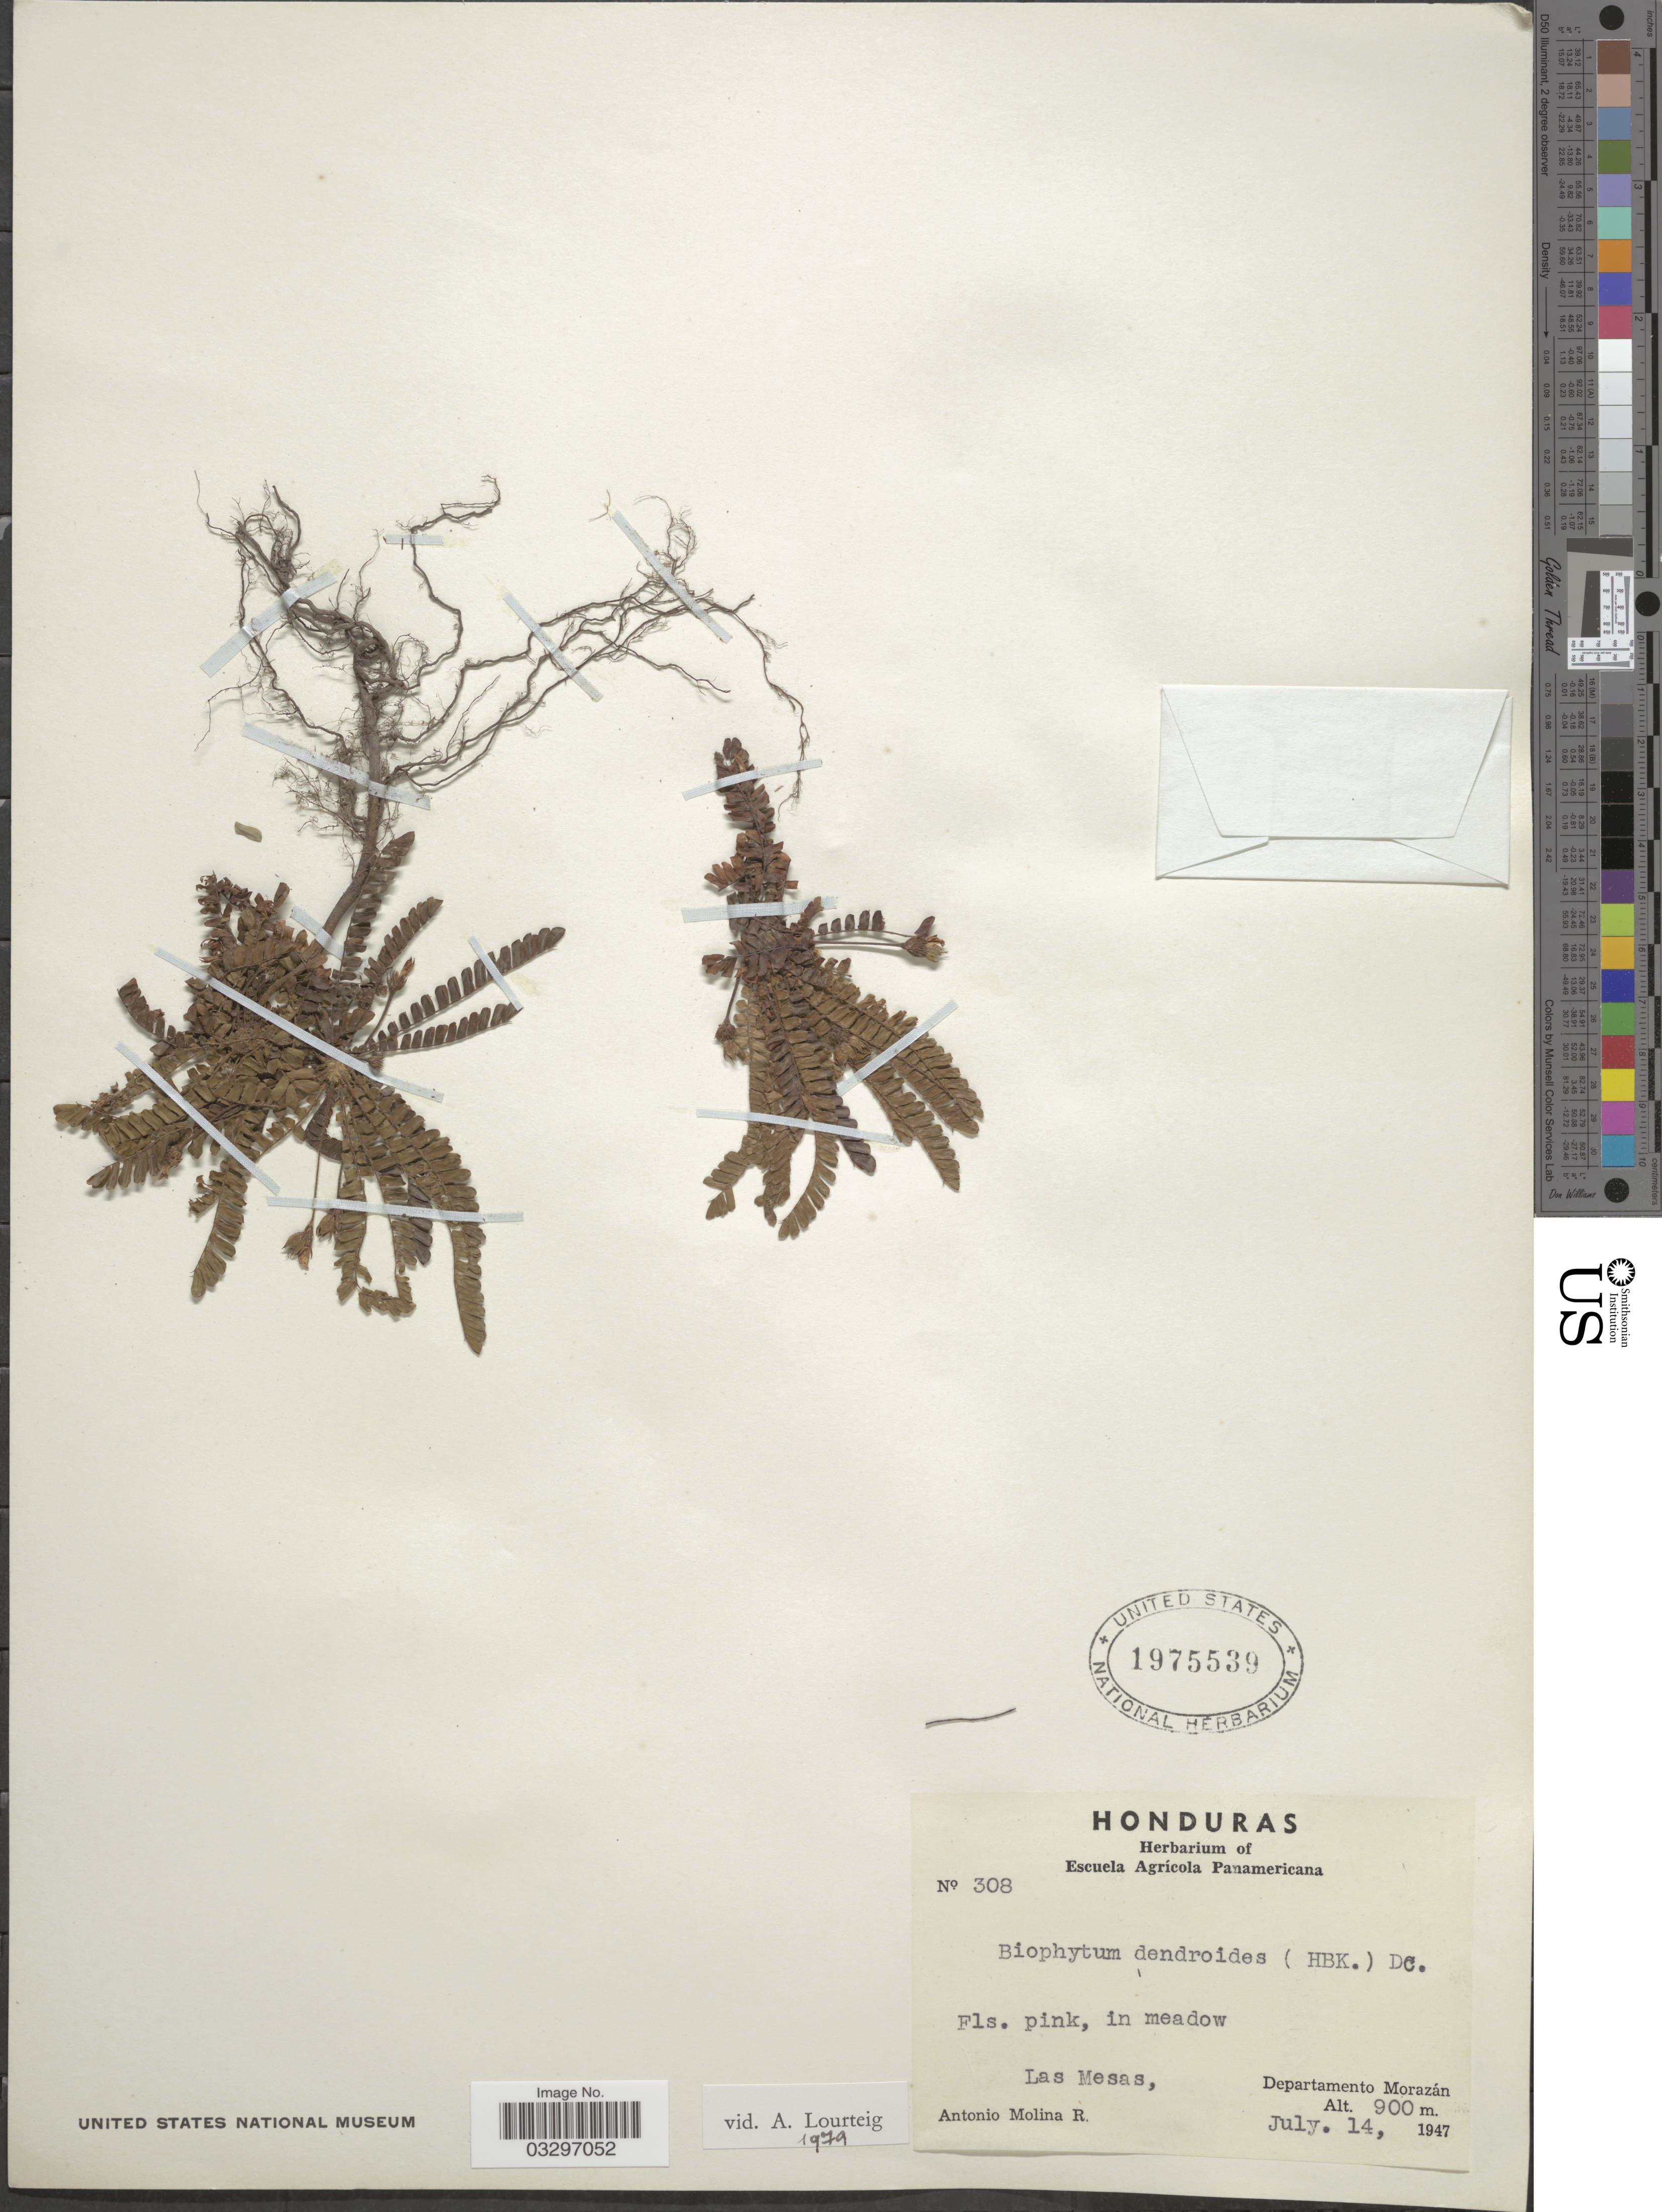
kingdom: Plantae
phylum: Tracheophyta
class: Magnoliopsida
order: Oxalidales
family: Oxalidaceae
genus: Biophytum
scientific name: Biophytum dendroides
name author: (Kunth) DC.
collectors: A. Molina R.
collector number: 308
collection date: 1947-07-14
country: Honduras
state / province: Fco. Morazán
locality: Las Mesas, Departamento Morazán.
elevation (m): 900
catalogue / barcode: US 1975539